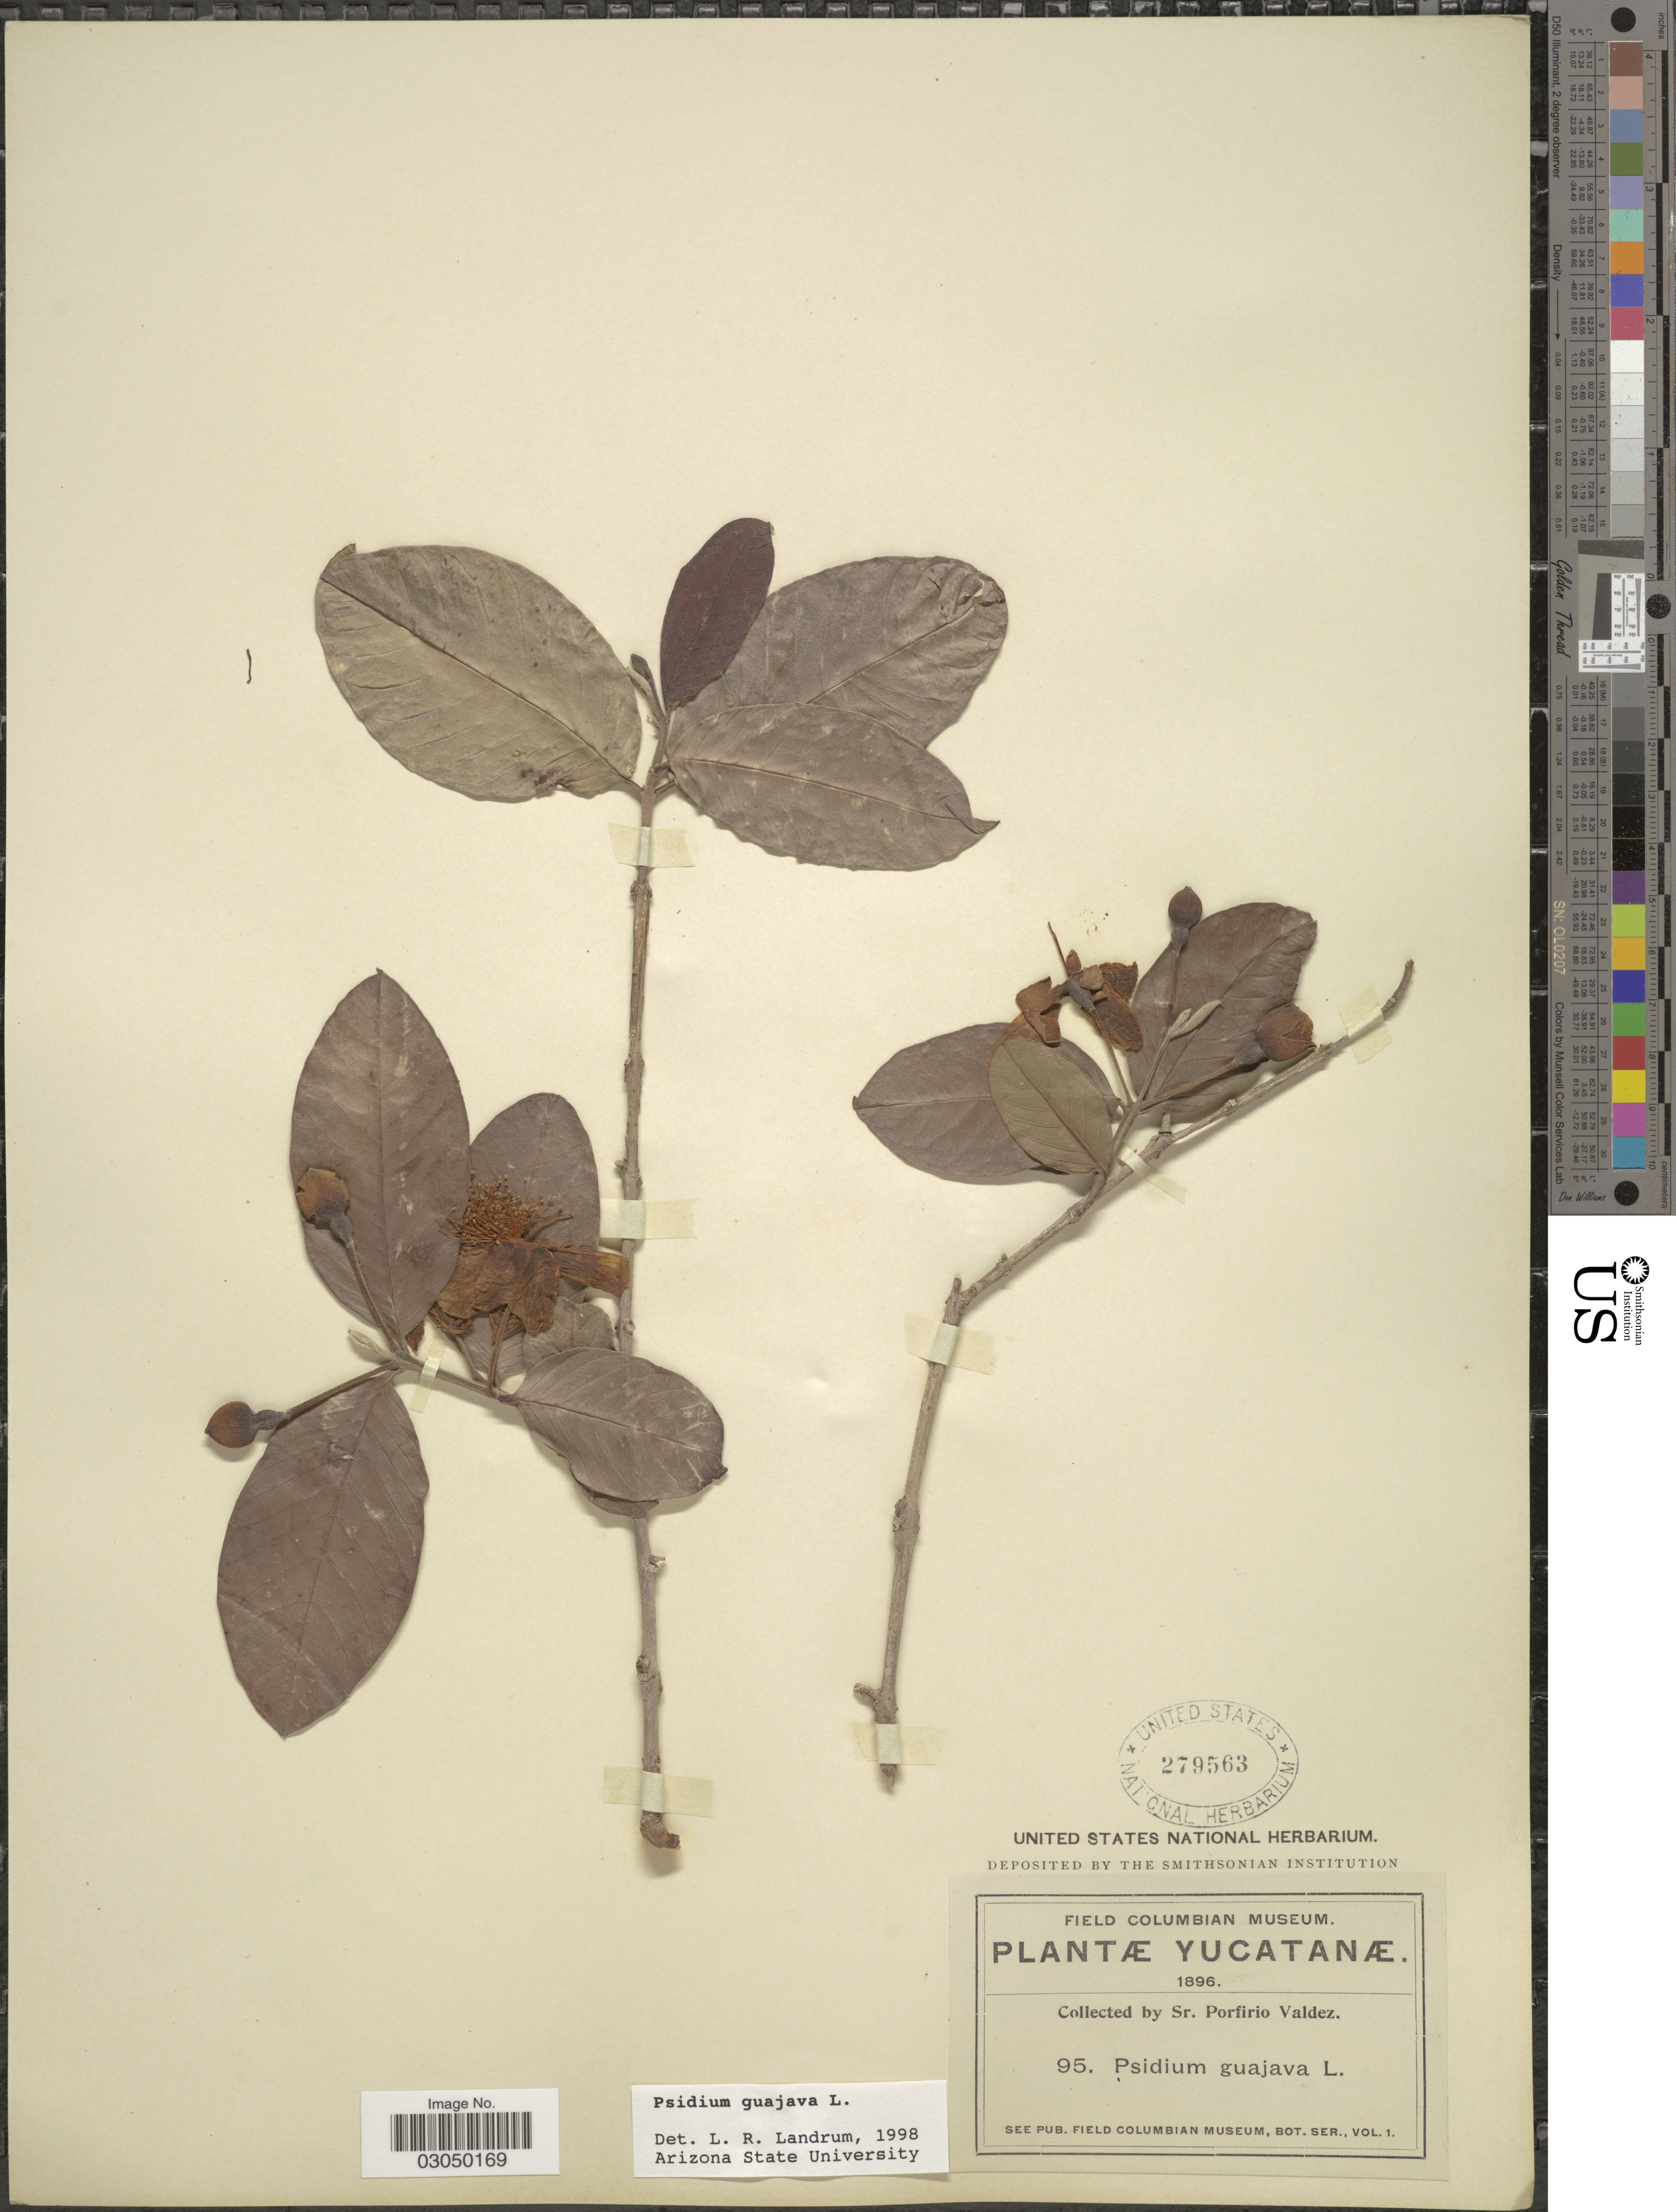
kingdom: Plantae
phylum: Tracheophyta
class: Magnoliopsida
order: Myrtales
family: Myrtaceae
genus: Psidium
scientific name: Psidium guajava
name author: L.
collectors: P. Valdez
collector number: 95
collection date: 1896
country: Mexico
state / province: Yucatán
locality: Yucatanæ.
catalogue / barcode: US 279563